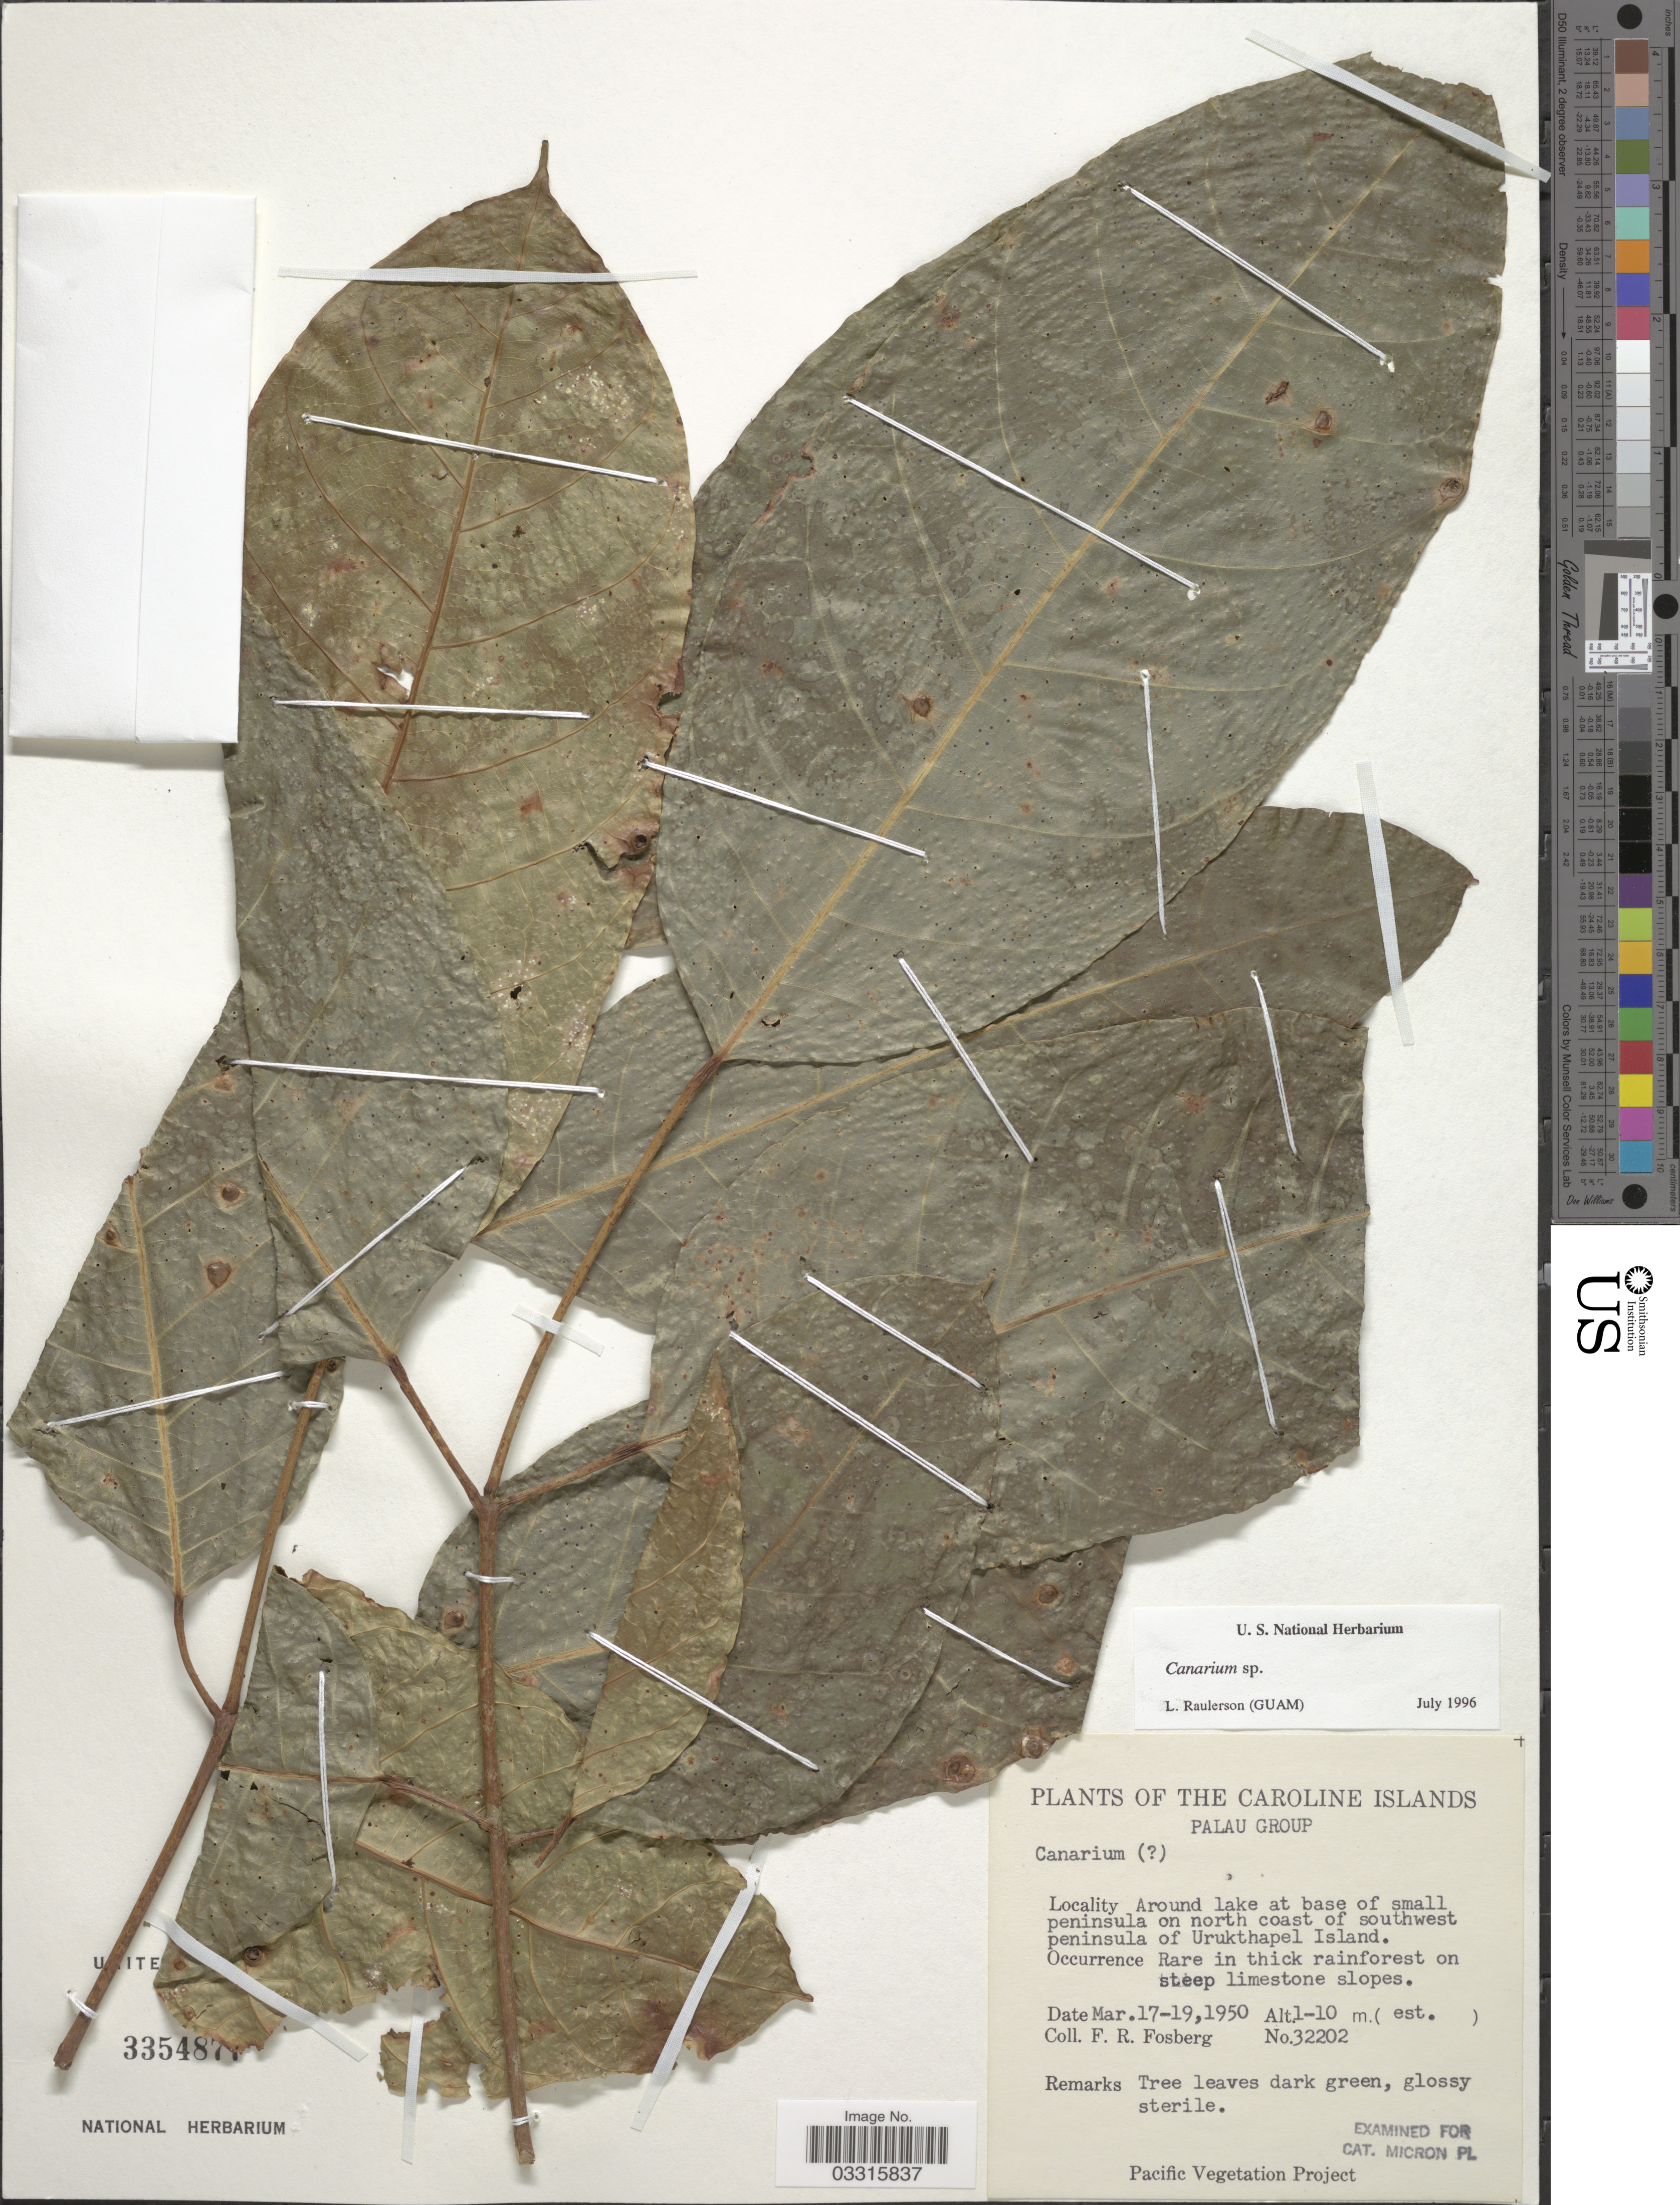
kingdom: Plantae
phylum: Tracheophyta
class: Magnoliopsida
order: Sapindales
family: Burseraceae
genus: Canarium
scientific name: Canarium sp.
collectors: F. R. Fosberg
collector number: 32202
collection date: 1950-03-17/1950-03-19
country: Palau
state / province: Koror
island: Ngeruktabel [Urukthapel]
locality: Caroline Islands. Palau Group. Around lake at base of small peninsula on north coast of southwest peninsula of Urukthapel Island.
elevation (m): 1